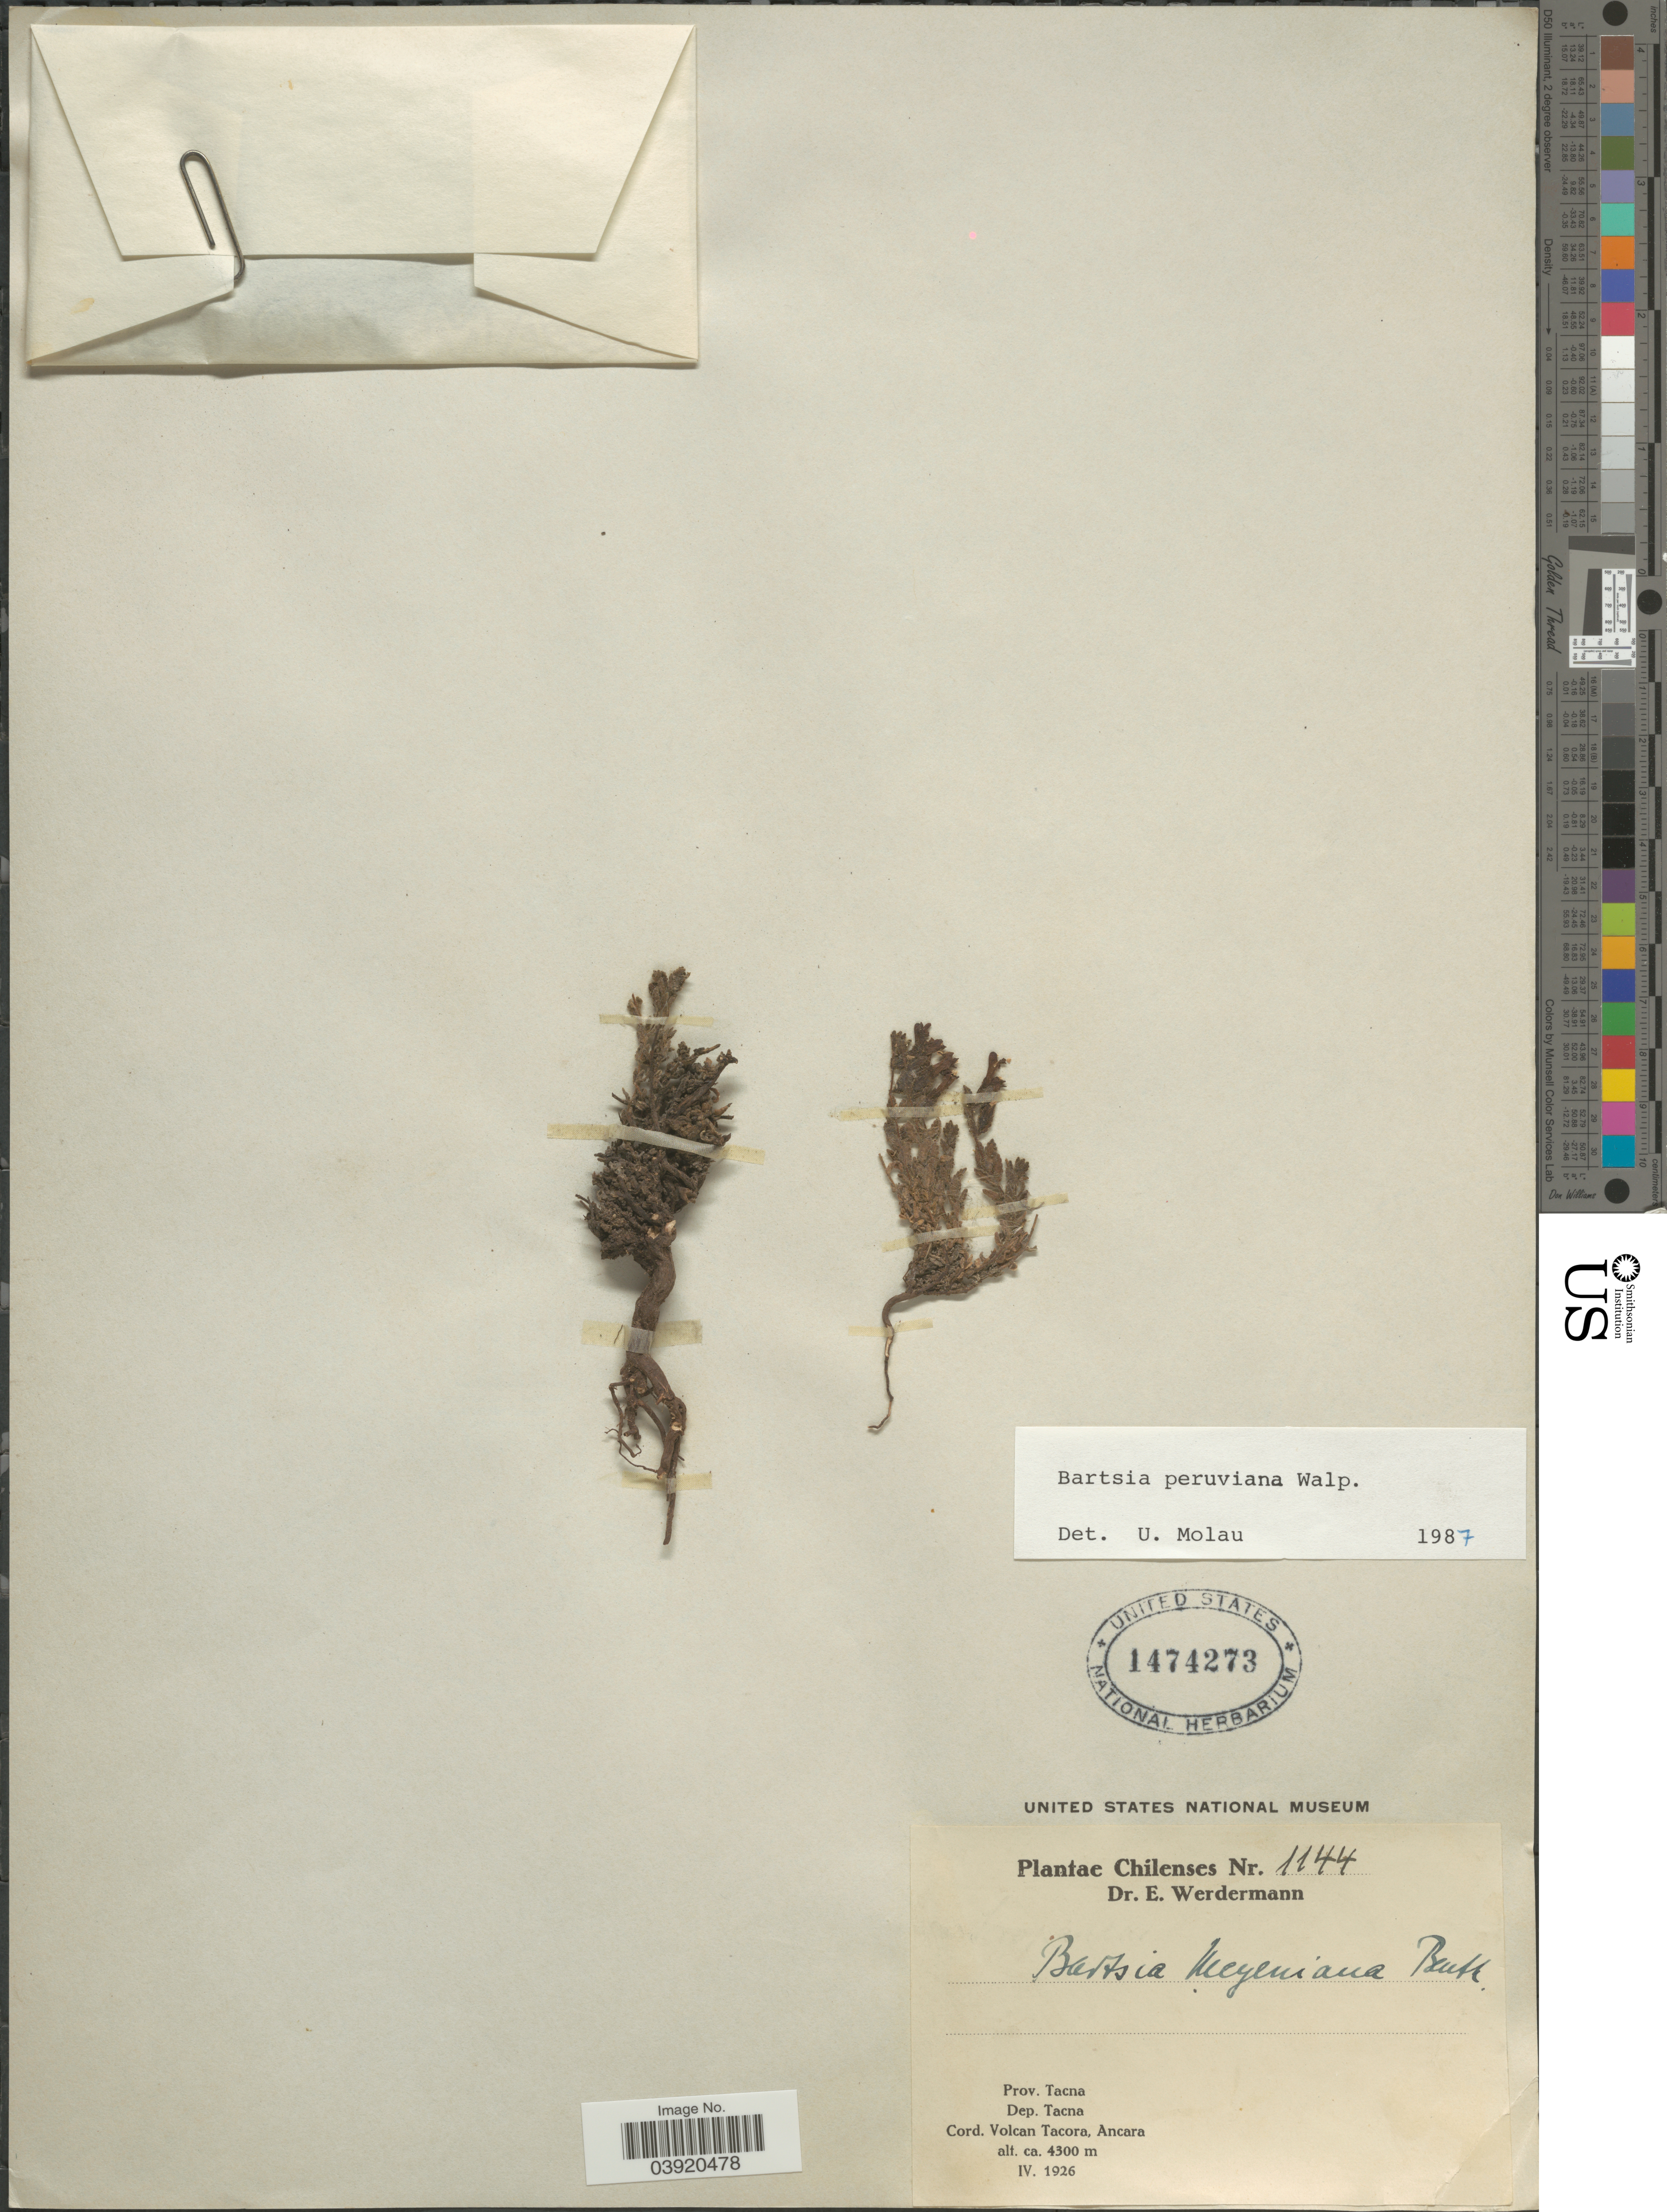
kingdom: Plantae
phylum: Tracheophyta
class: Magnoliopsida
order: Lamiales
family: Orobanchaceae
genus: Bartsia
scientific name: Bartsia peruviana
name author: Walp.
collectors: E. Werdermann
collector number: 1144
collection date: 1926-04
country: Chile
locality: Prov. Tacna. Dep. Tacna. Cord. Volcan Tacora, Ancara.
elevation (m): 4300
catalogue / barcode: US 1474273